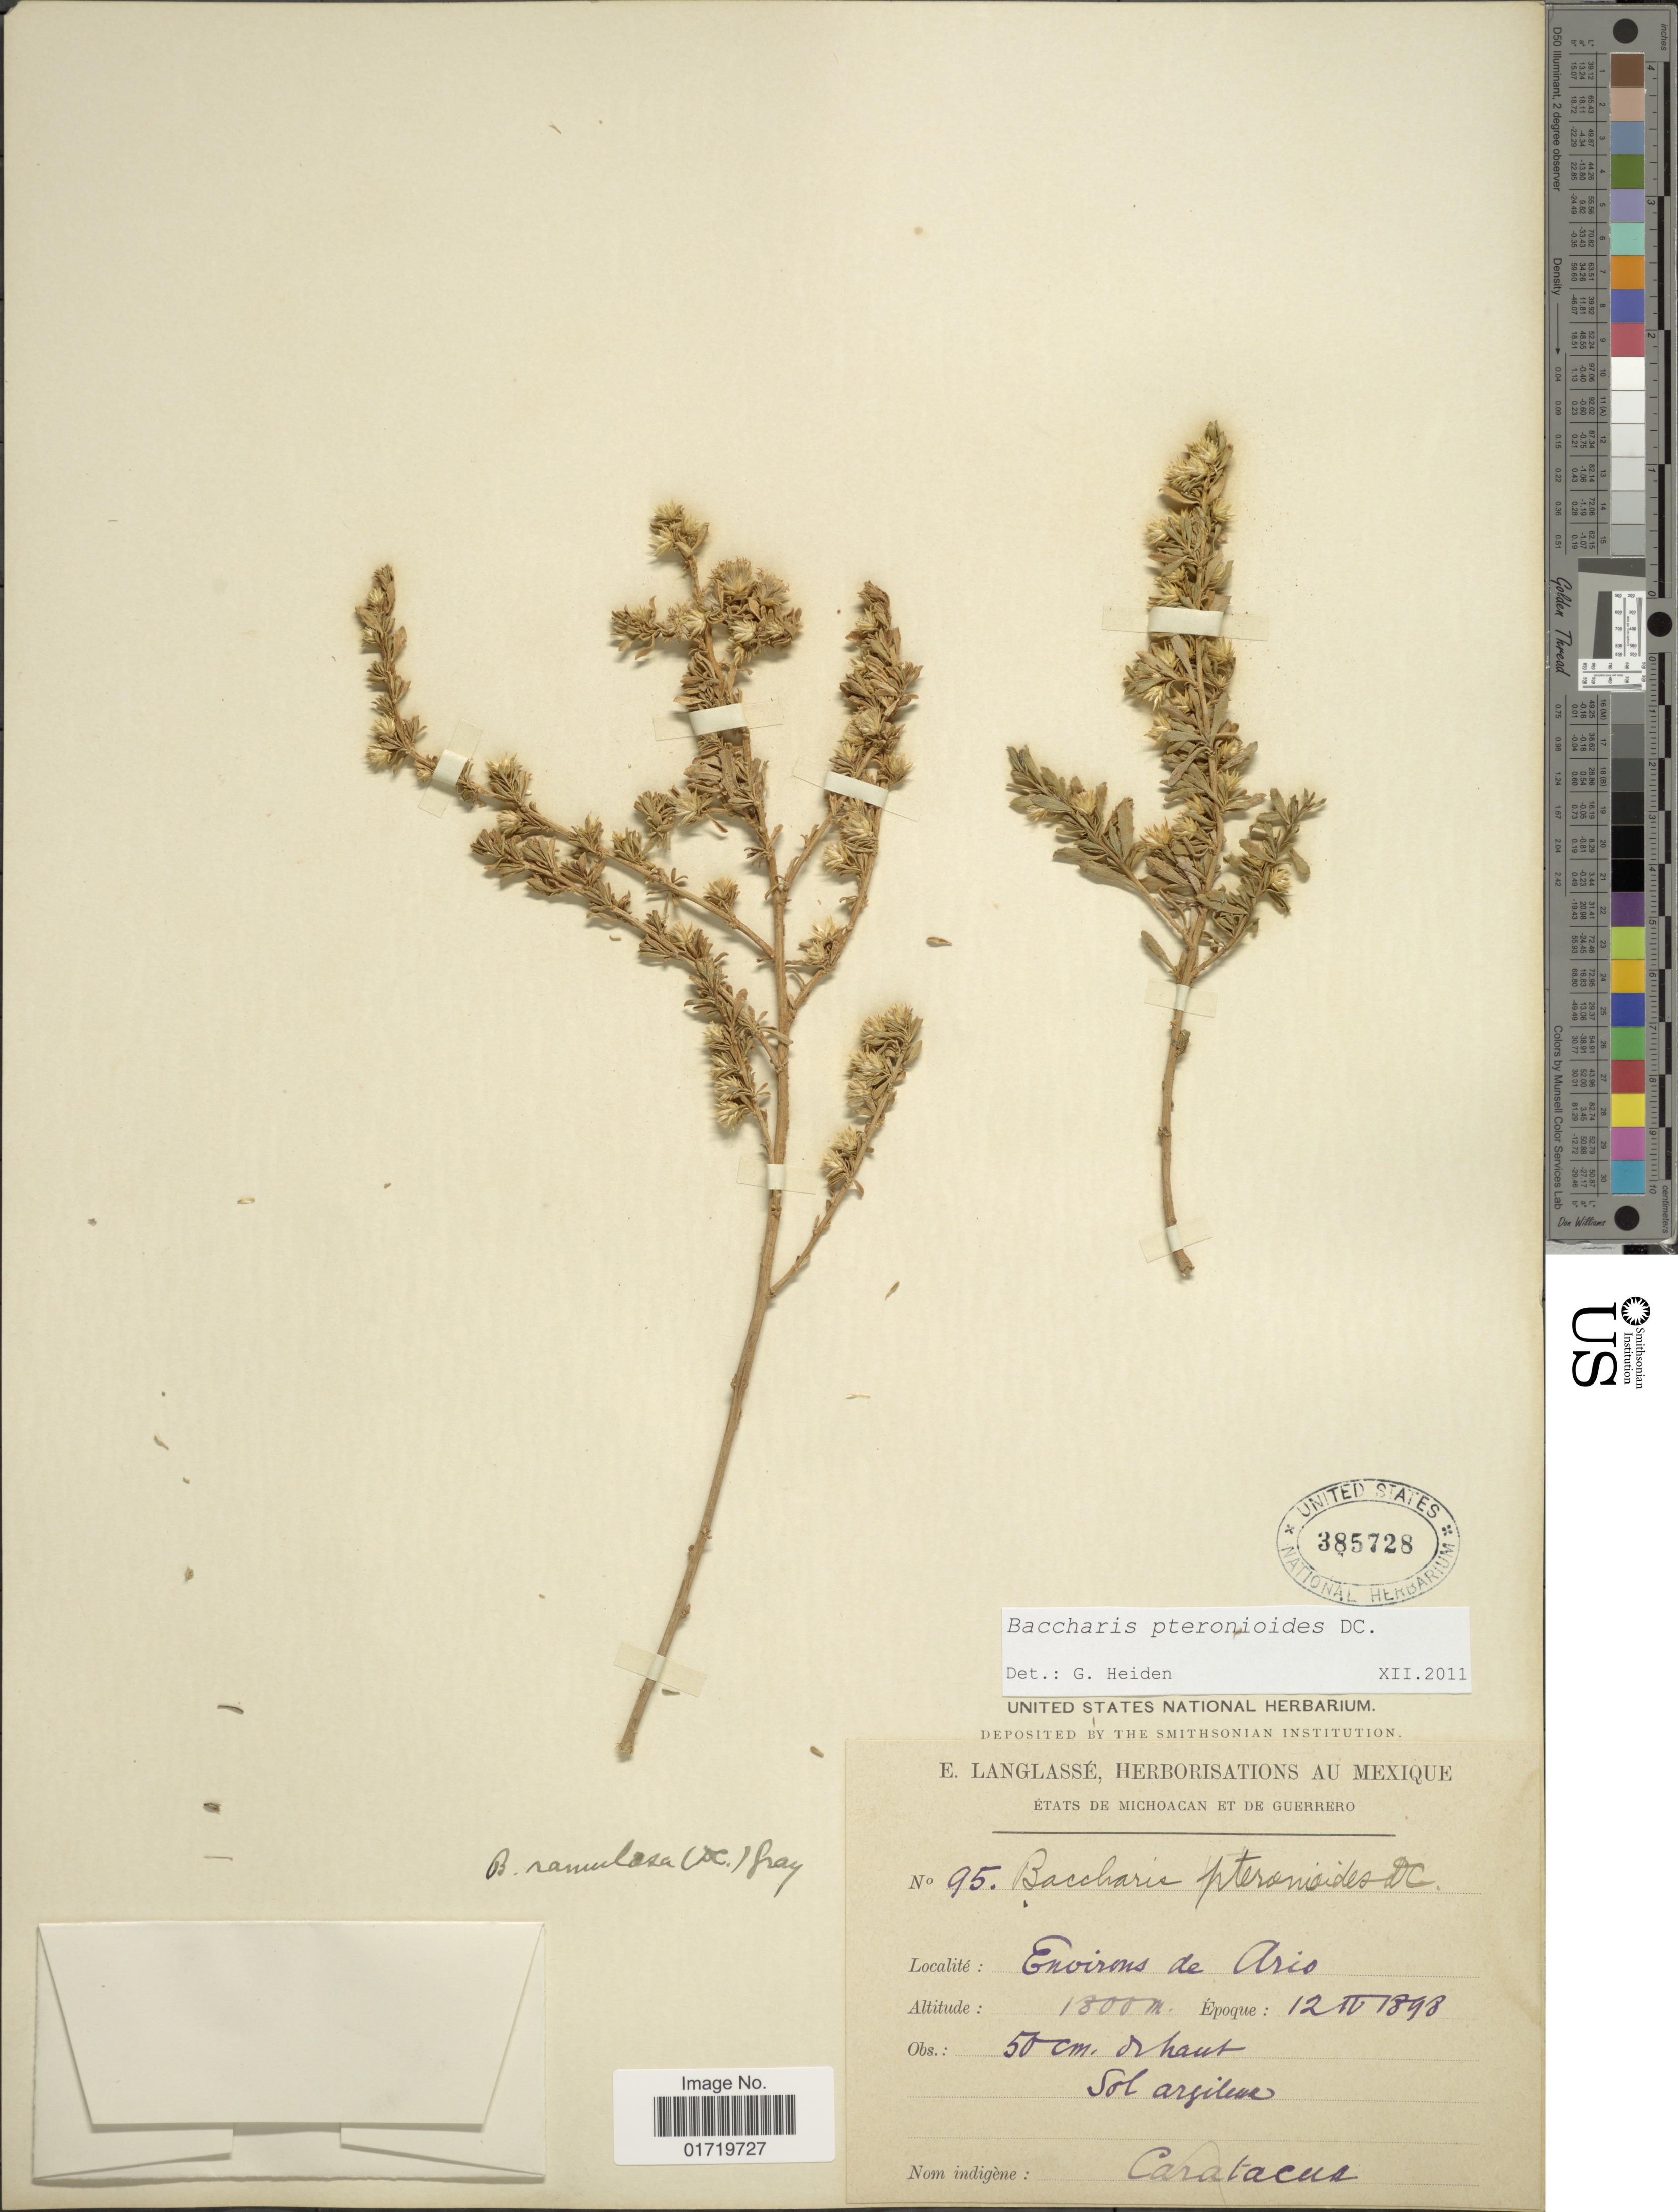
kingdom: Plantae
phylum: Tracheophyta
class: Magnoliopsida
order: Asterales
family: Asteraceae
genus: Baccharis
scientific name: Baccharis pteronioides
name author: DC.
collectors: E. Langlassé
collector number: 95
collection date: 1898-02-12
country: Mexico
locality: Etat de Michoacan et de Guerrero, Environs de Ario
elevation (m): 1800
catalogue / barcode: US 385728